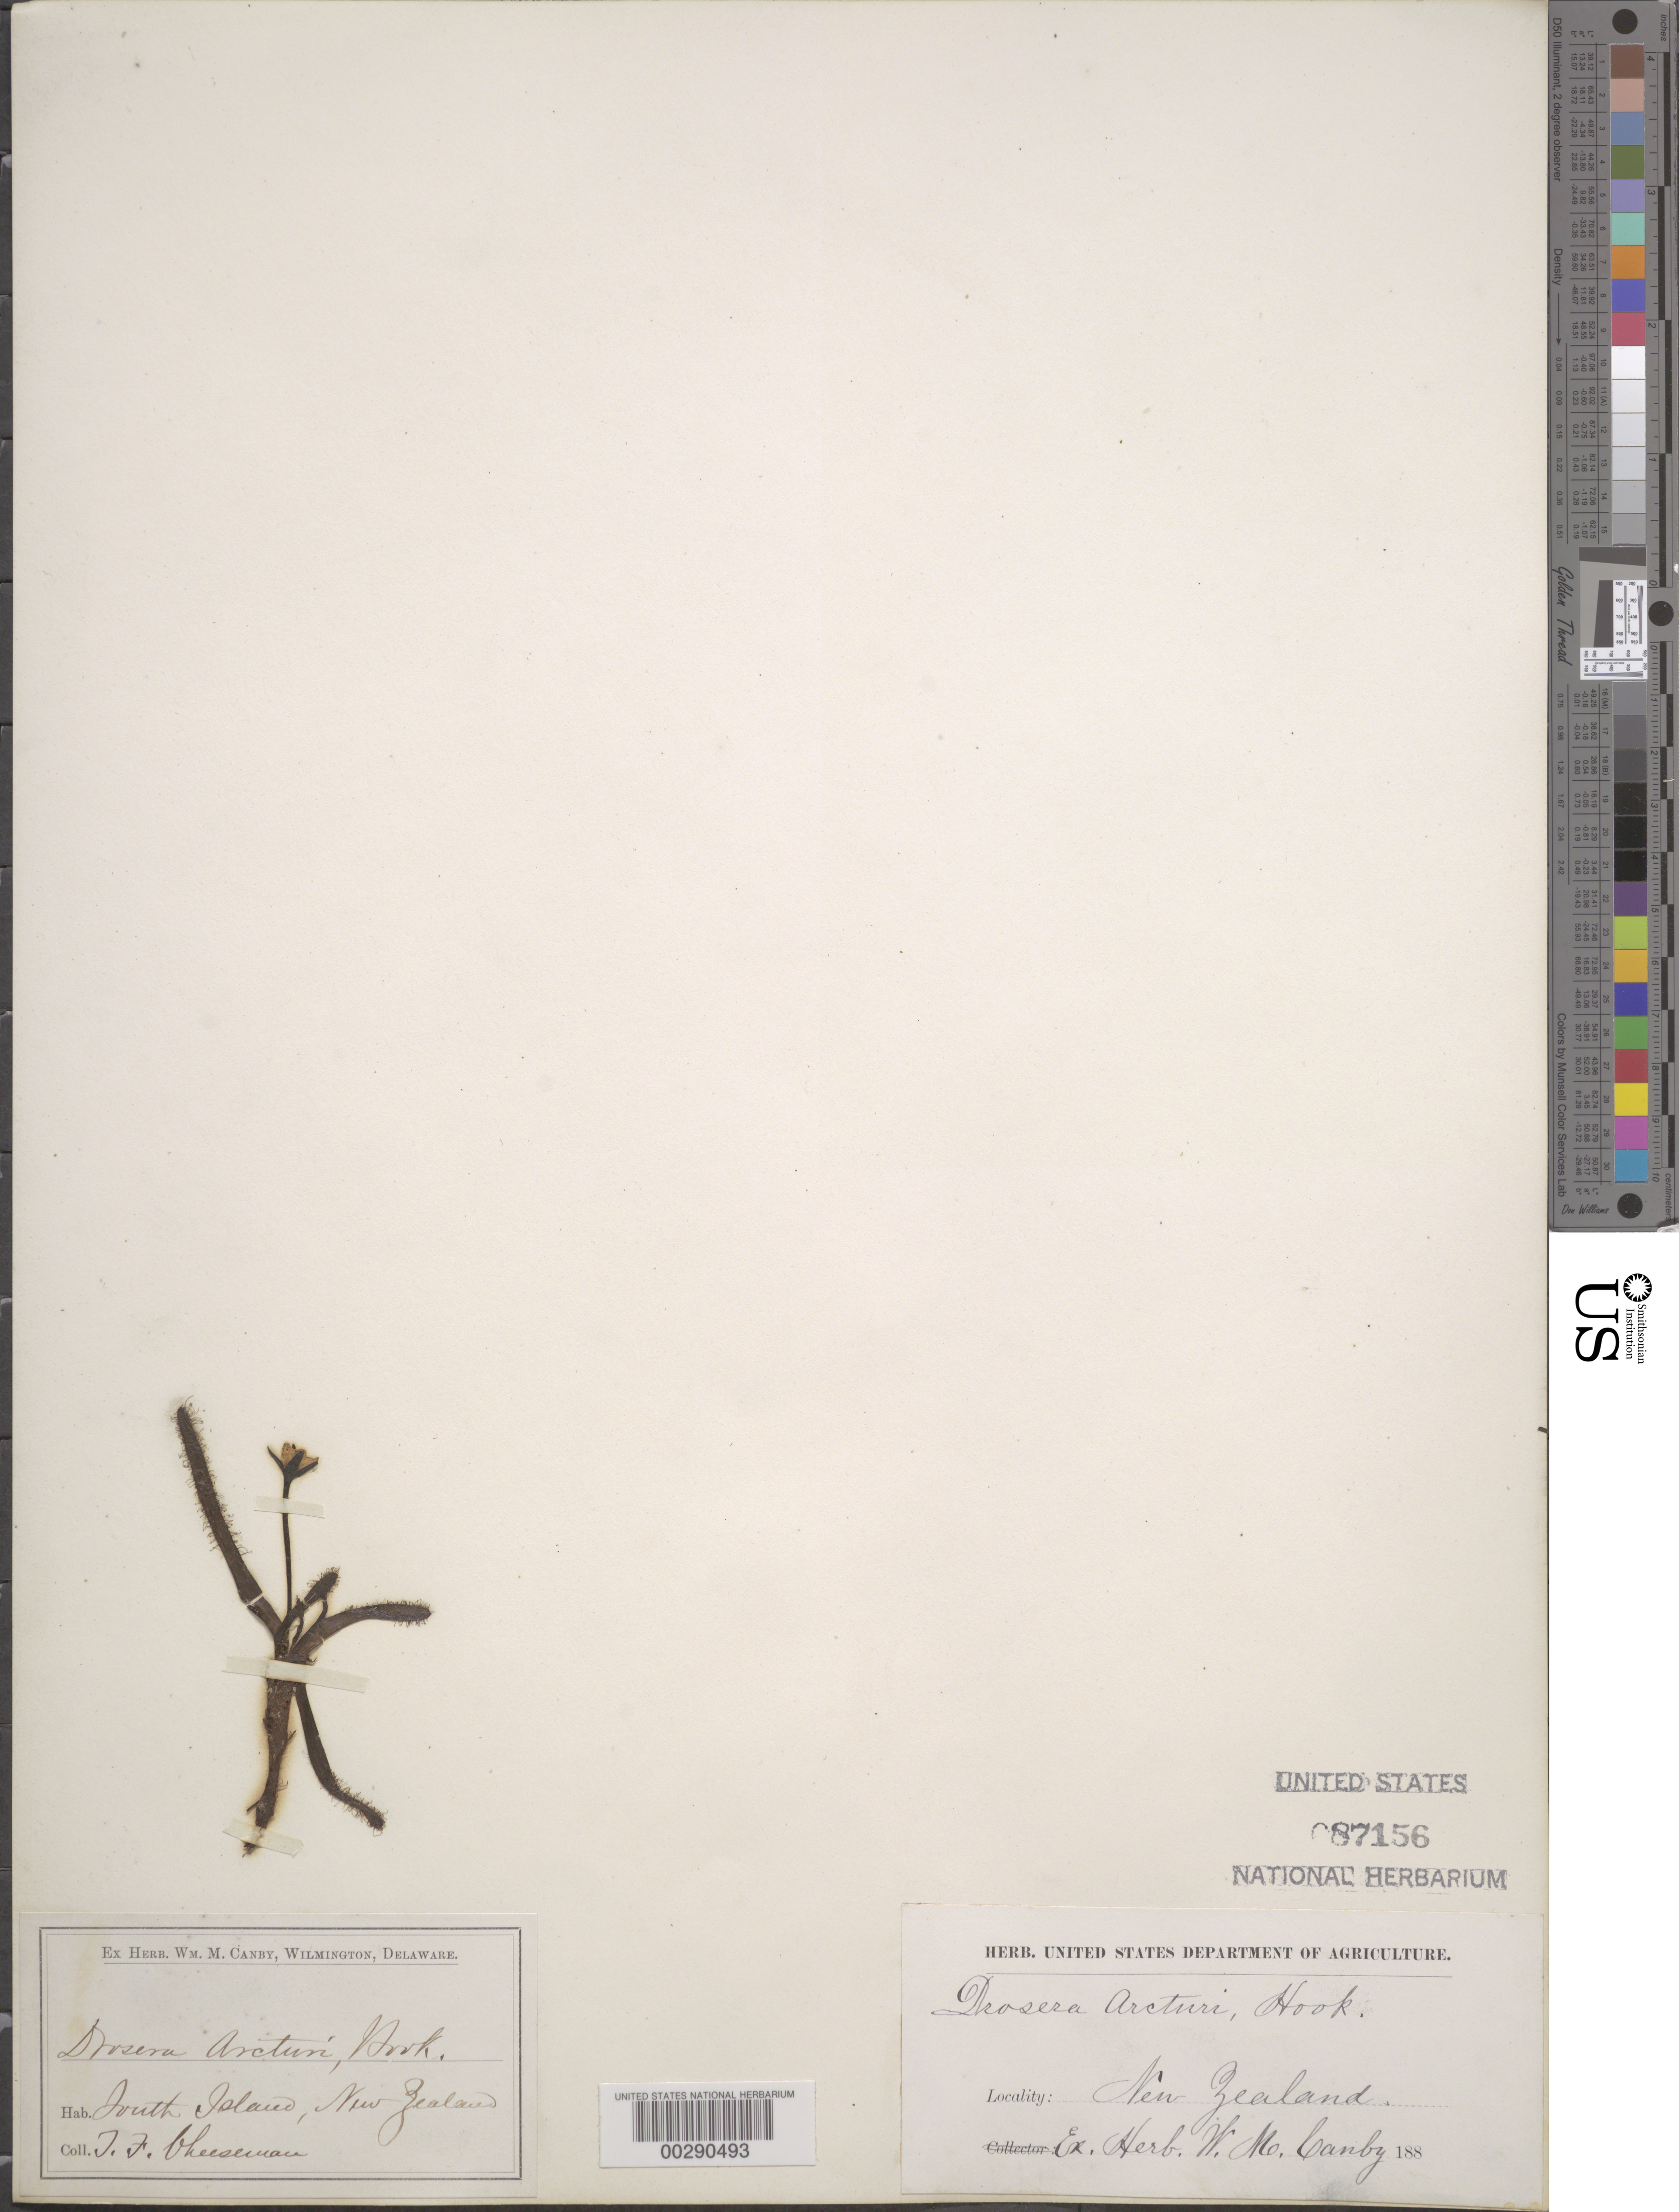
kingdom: Plantae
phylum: Tracheophyta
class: Magnoliopsida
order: Caryophyllales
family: Droseraceae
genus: Drosera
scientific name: Drosera arcturi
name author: Hook.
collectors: T. F. Cheeseman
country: New Zealand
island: South Island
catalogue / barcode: US 87156